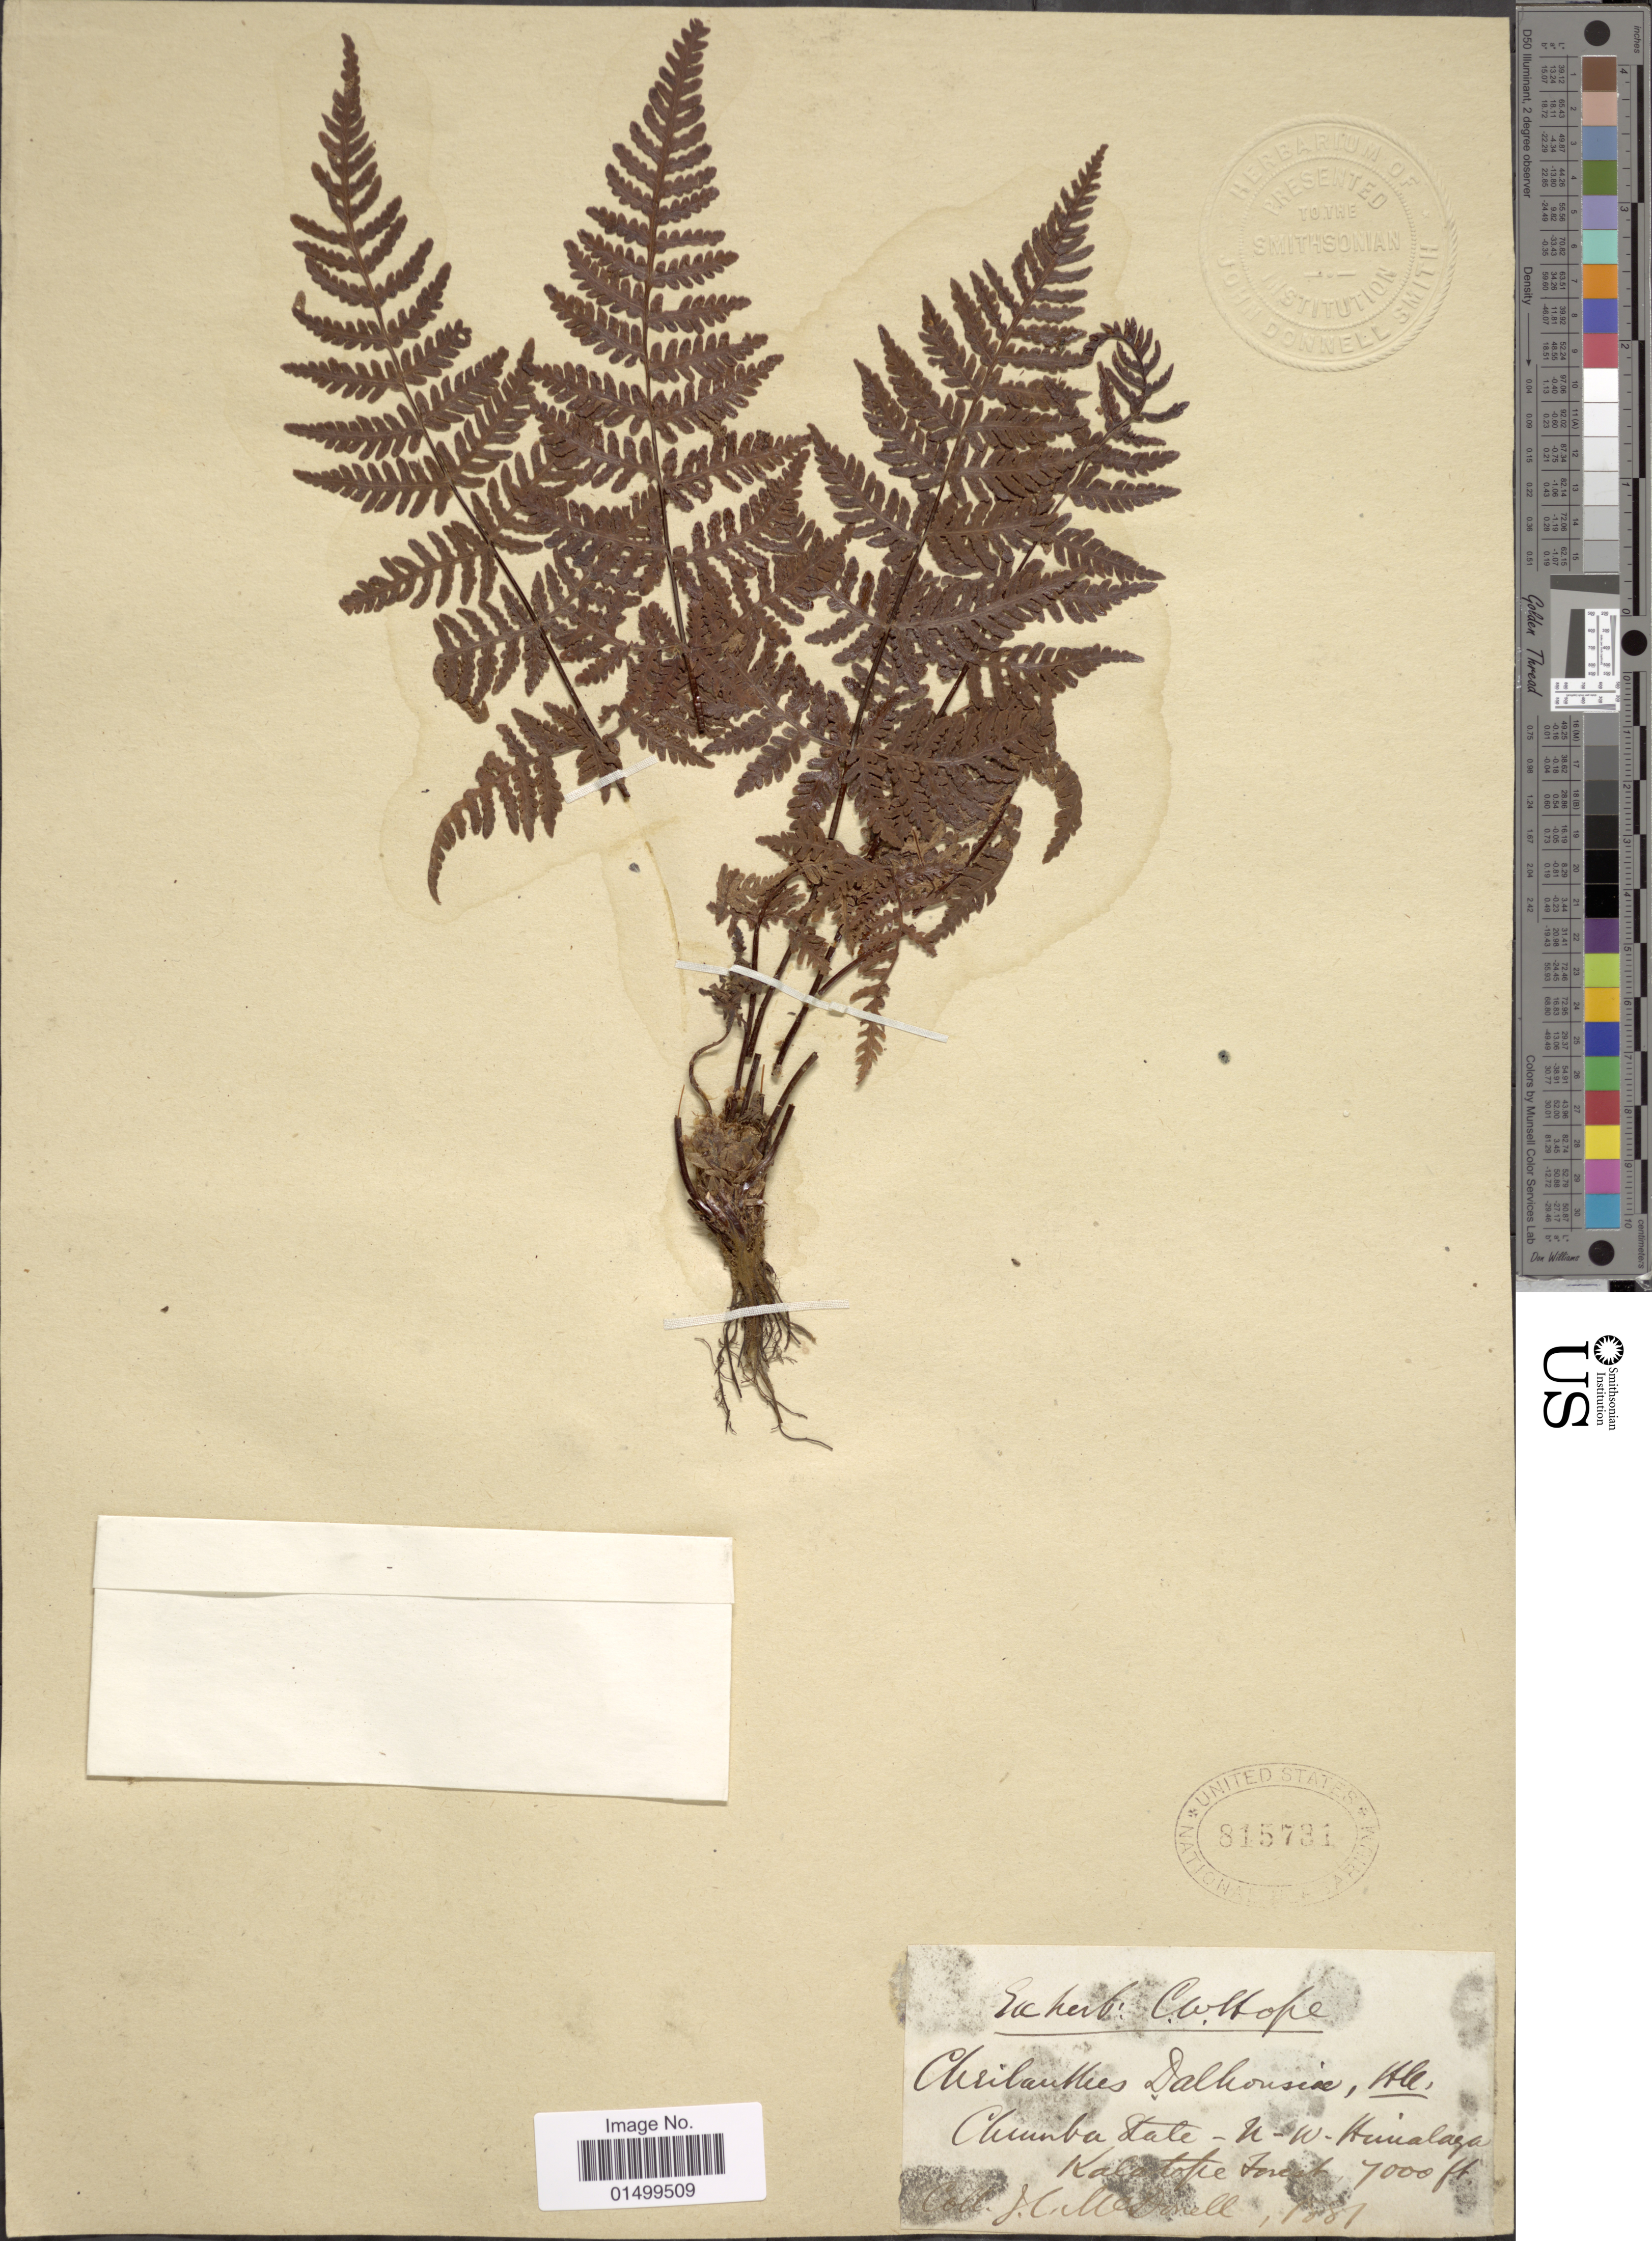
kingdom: Plantae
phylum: Tracheophyta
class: Polypodiopsida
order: Polypodiales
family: Pteridaceae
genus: Cheilanthes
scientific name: Cheilanthes dalhousiae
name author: Hook.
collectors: H. Donell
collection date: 1881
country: India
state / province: Arunachal Pradesh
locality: Chumba State- N.W. Himalaya, Kalatope Forest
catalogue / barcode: US 815731